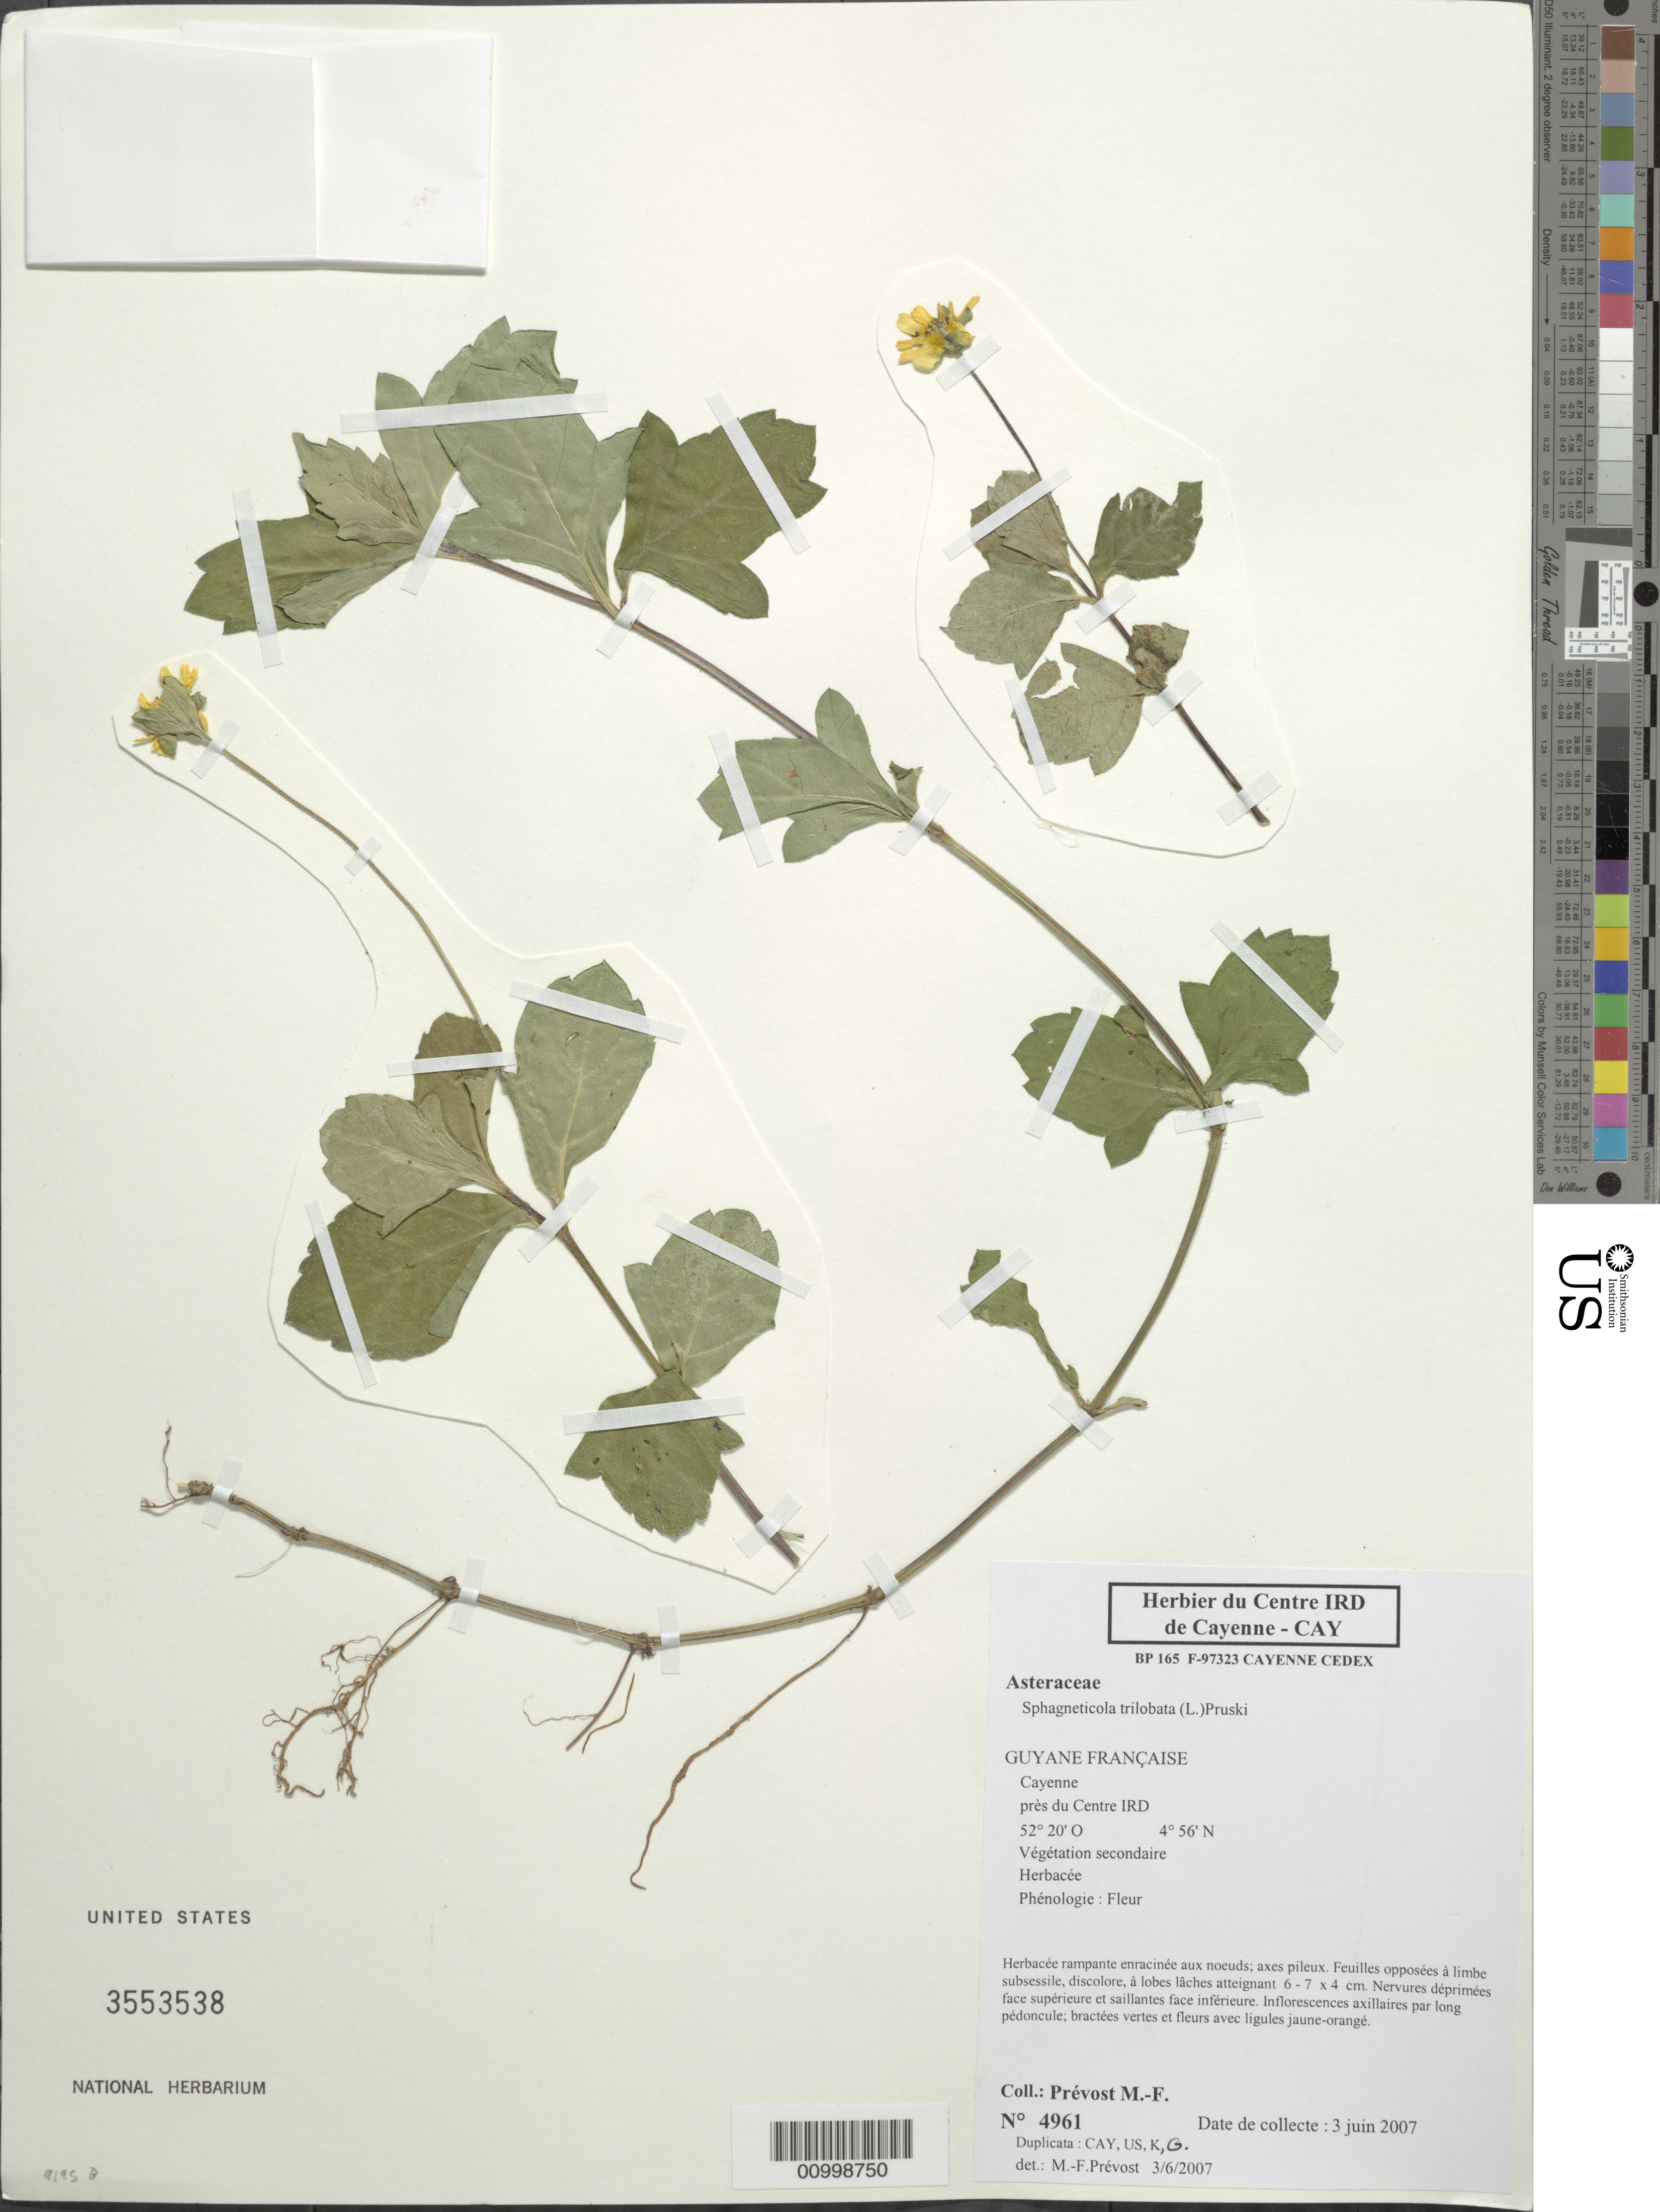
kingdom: Plantae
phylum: Tracheophyta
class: Magnoliopsida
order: Asterales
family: Asteraceae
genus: Sphagneticola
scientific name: Sphagneticola trilobata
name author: (L.) Pruski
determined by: Prévost, M.-F.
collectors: M.-F. Prévost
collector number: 4961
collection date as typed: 3-Jun-07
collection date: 2007-06-03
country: French Guiana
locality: Cayenne, pres du Centre IRD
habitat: Vegetation secondaire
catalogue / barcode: US 3553538